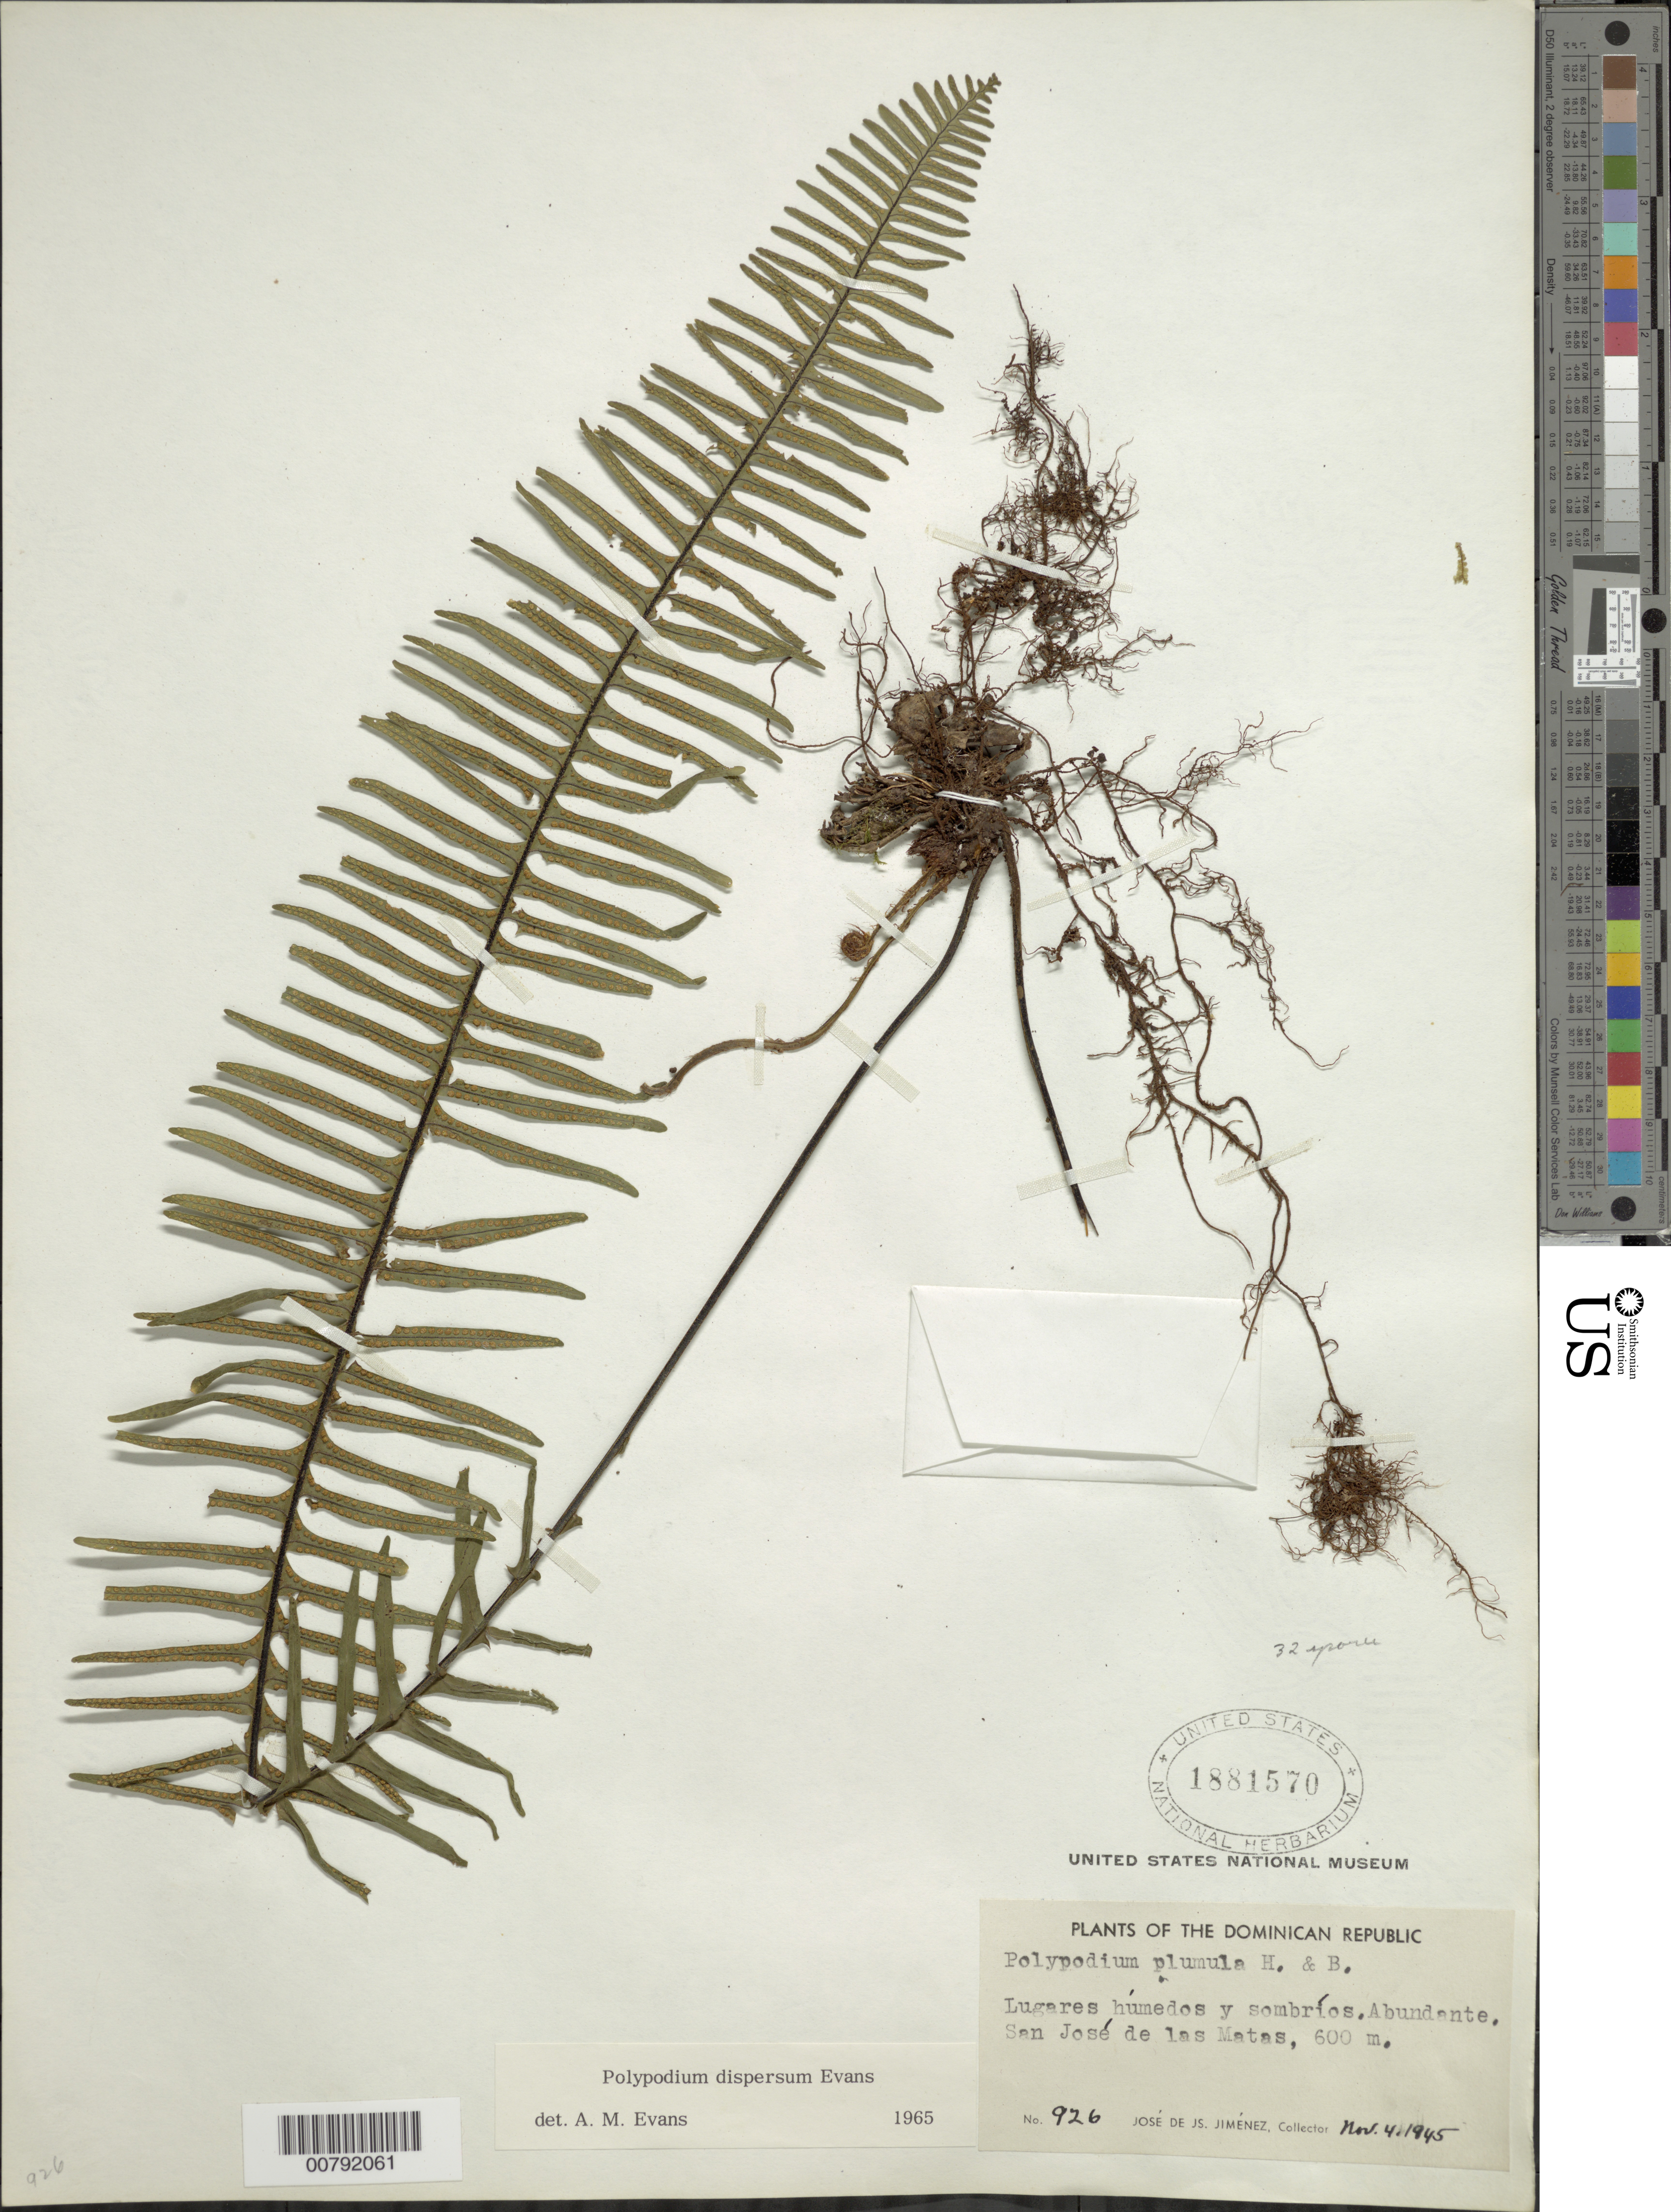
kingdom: Plantae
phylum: Tracheophyta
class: Polypodiopsida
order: Polypodiales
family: Polypodiaceae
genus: Pecluma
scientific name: Pecluma dispersa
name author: (A.M. Evans) M.G. Price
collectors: J. J. Jiménez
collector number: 926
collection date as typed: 04 Nov 1945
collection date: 1945-11-04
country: Dominican Republic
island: Hispaniola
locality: San José de las Matas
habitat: Lugares humedos y sombíos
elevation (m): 600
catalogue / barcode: US 1881570